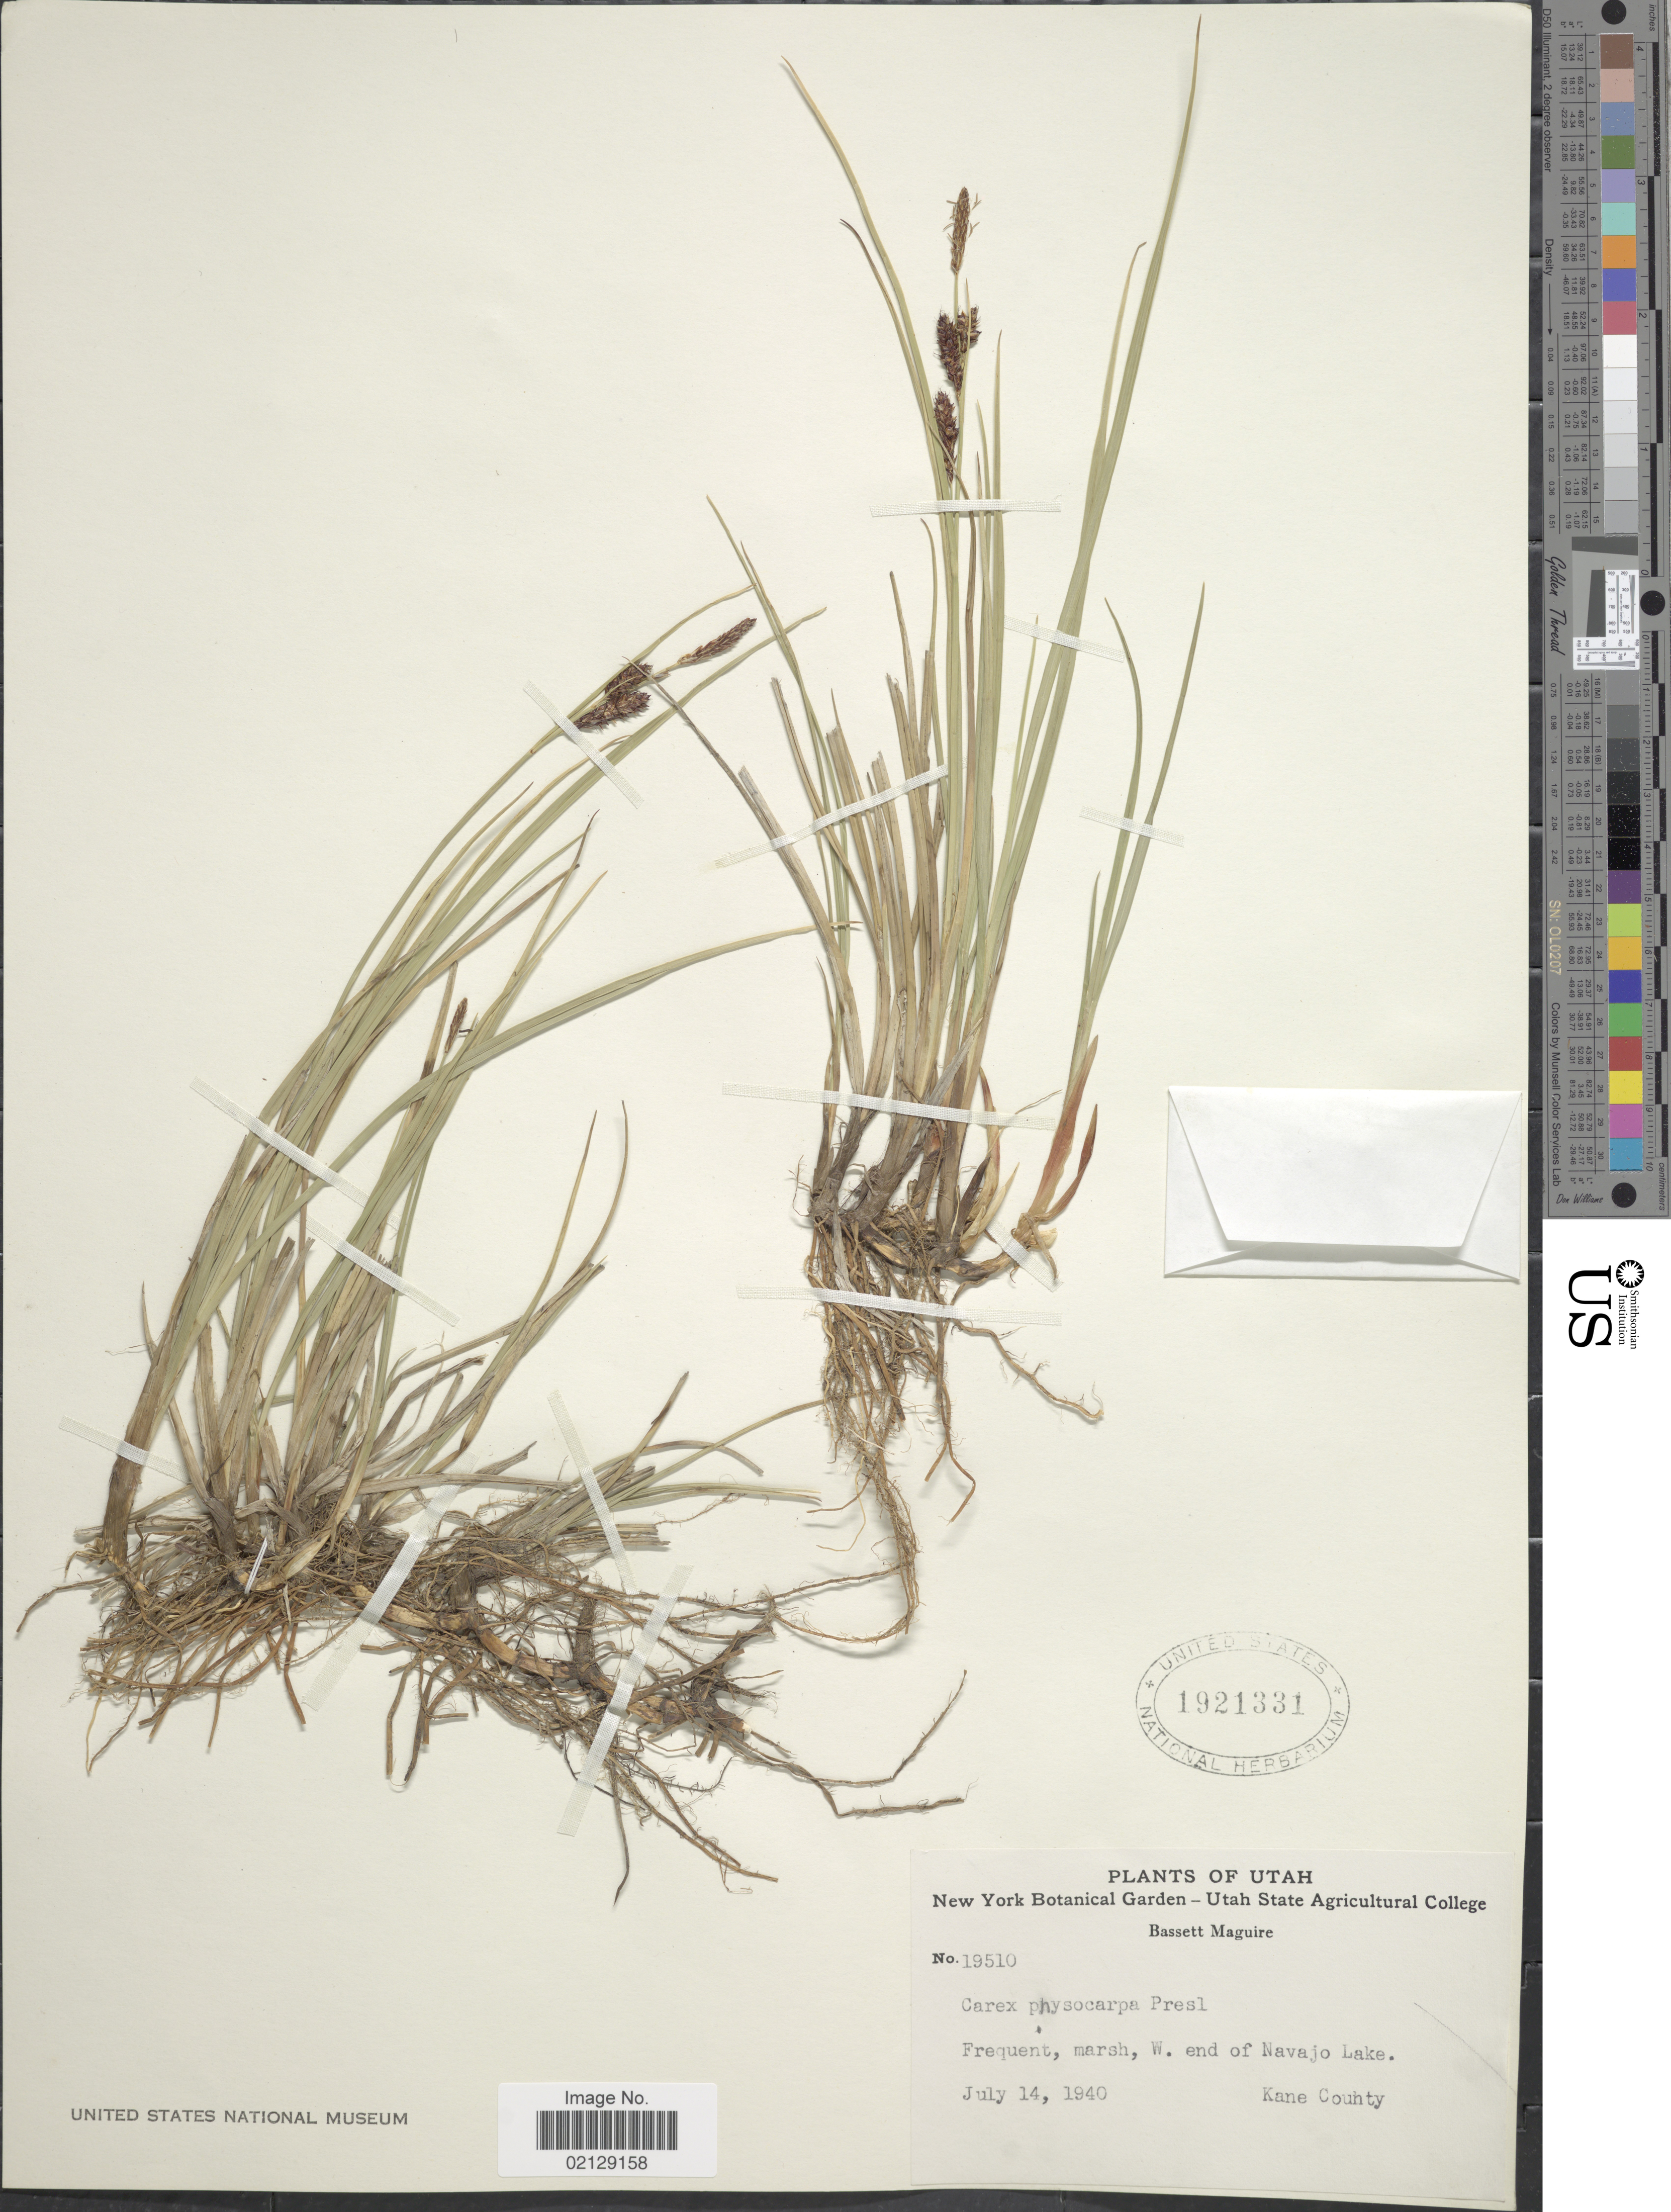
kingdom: Plantae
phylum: Tracheophyta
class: Liliopsida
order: Poales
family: Cyperaceae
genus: Carex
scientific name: Carex saxatilis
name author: L.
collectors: B. Maguire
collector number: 19510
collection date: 1940-07-14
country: United States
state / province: Utah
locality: Marsh, W. end of Navajo Lake, Kane County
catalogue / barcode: US 1921331